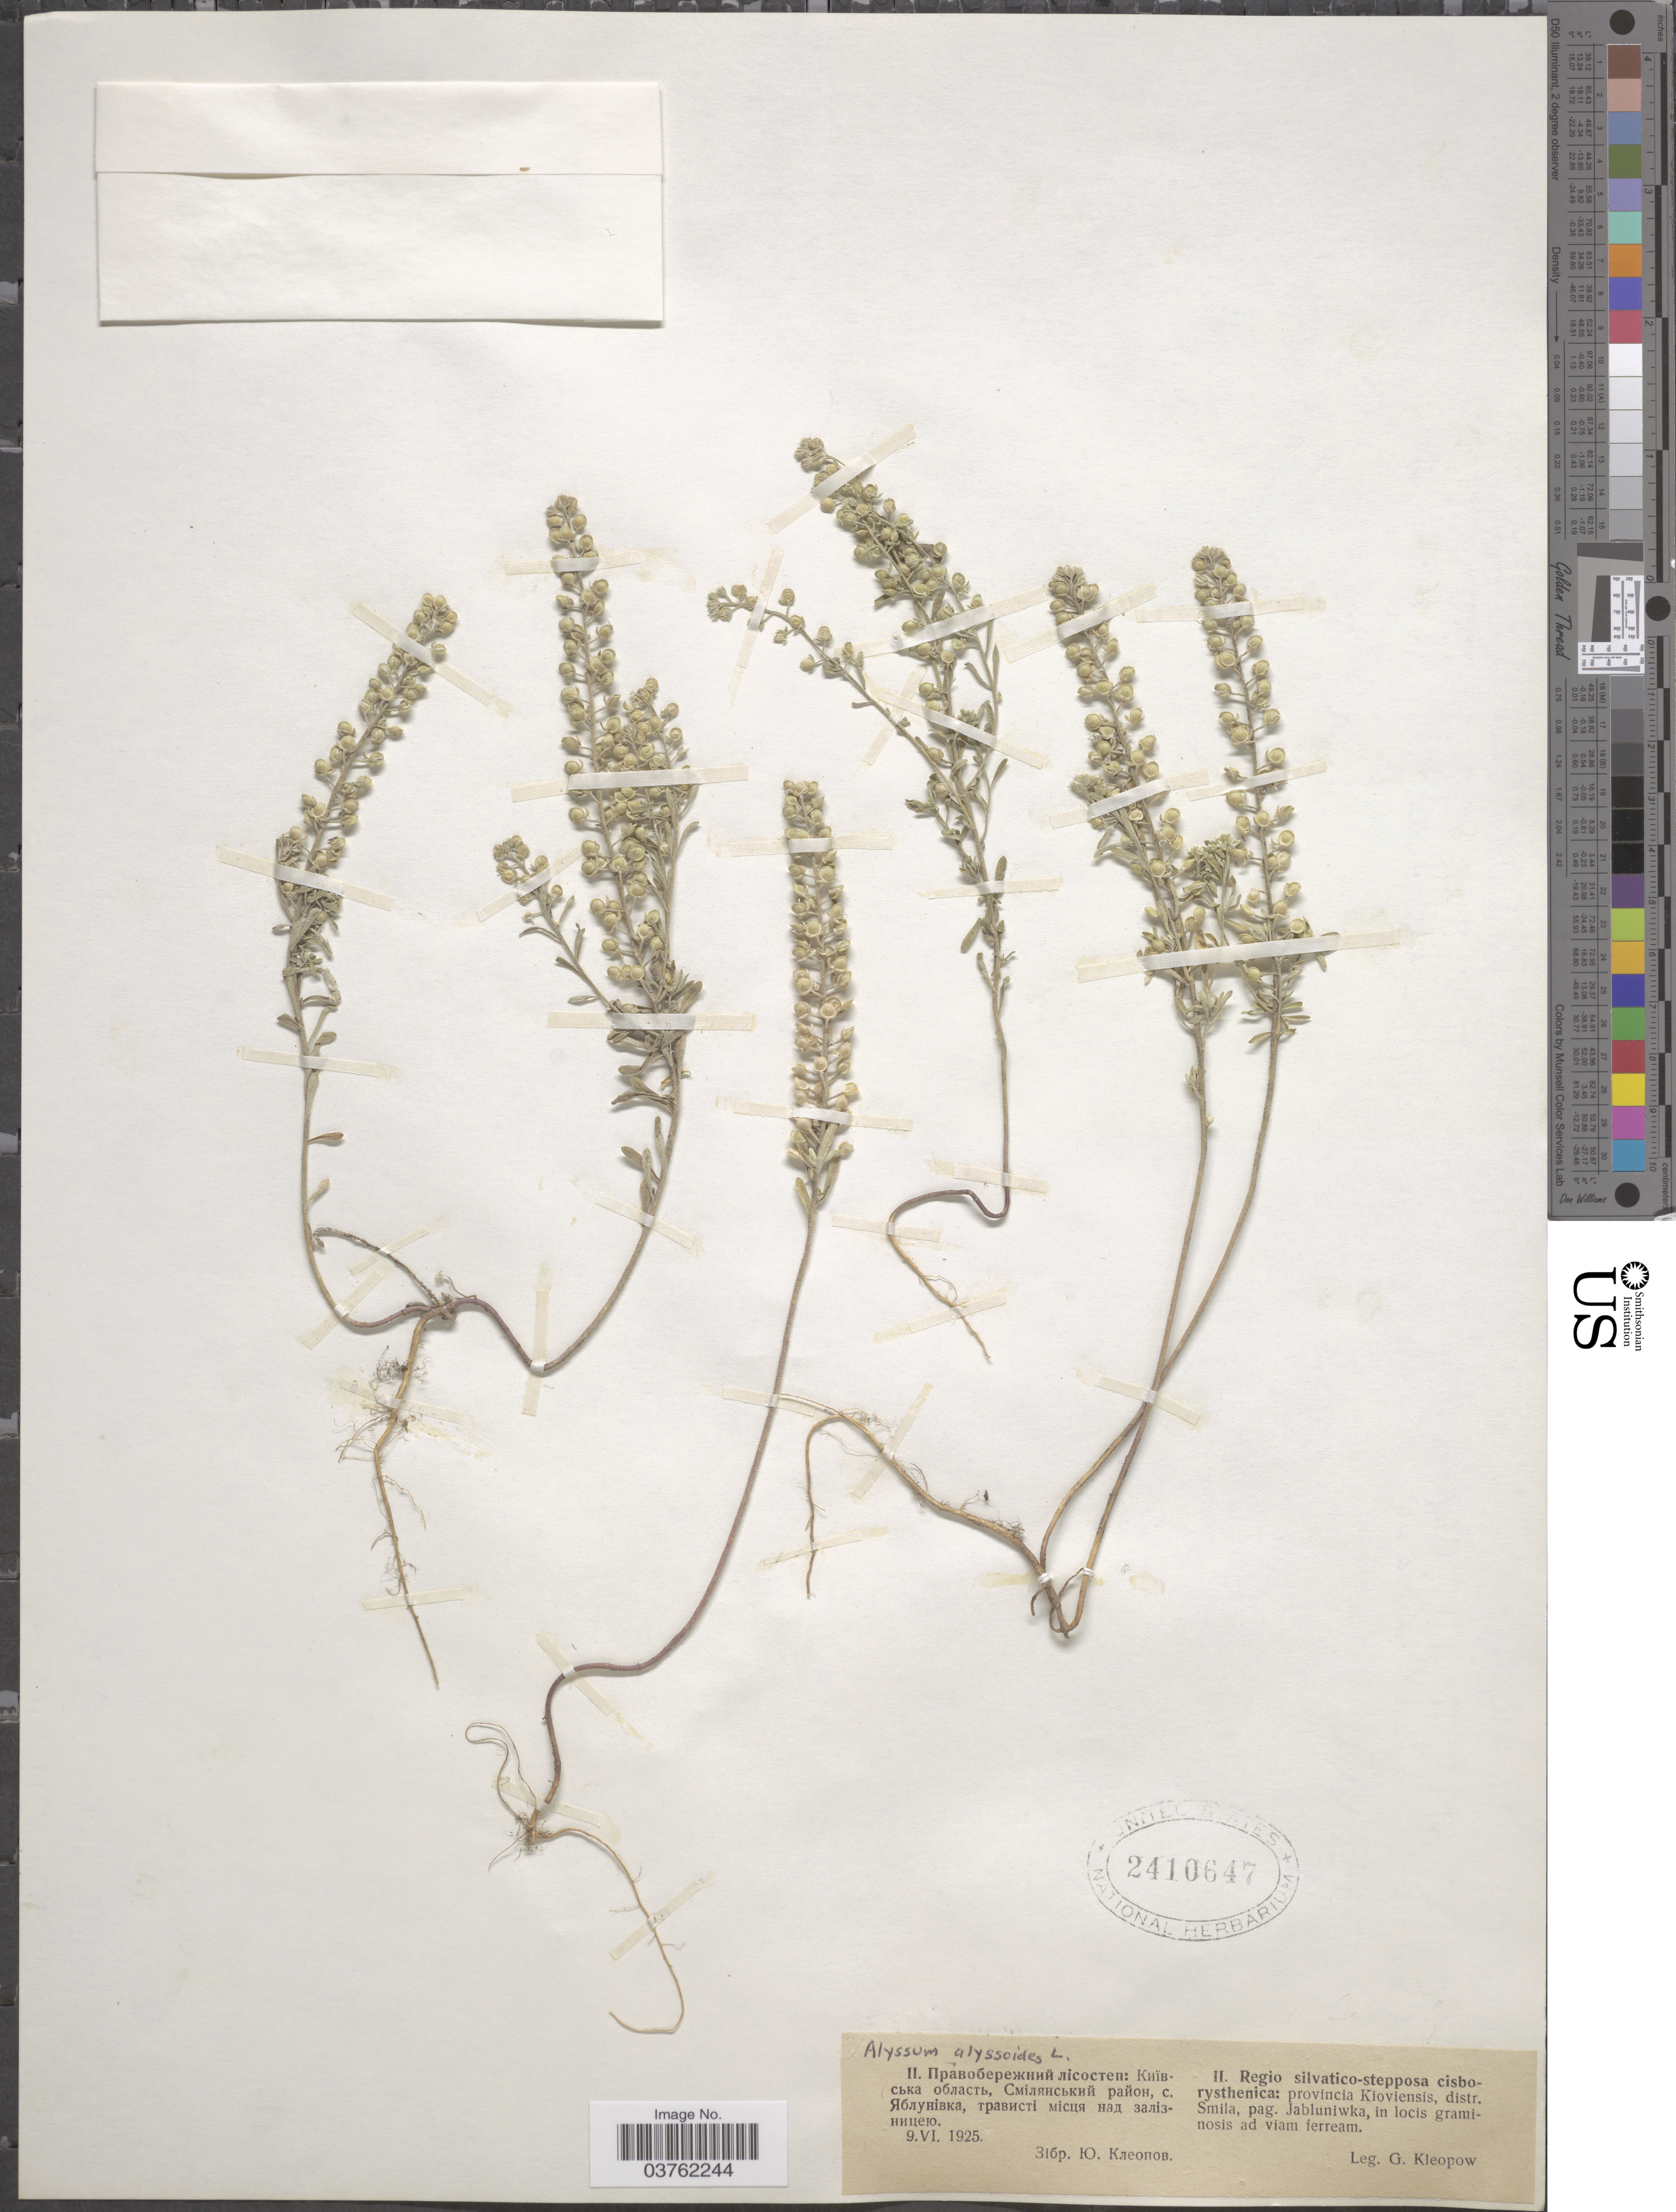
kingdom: Plantae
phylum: Tracheophyta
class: Magnoliopsida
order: Brassicales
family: Brassicaceae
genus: Alyssum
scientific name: Alyssum alyssoides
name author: (L.) L.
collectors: G. Kleopow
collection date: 1925-06-09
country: Ukraine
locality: Regio silvatico-stepposa cisborysthenica: provincia Kioviensis, distr. Smila, pag. Jabluniwka, in locis graminosis ad viam ferream.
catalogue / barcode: US 2410647